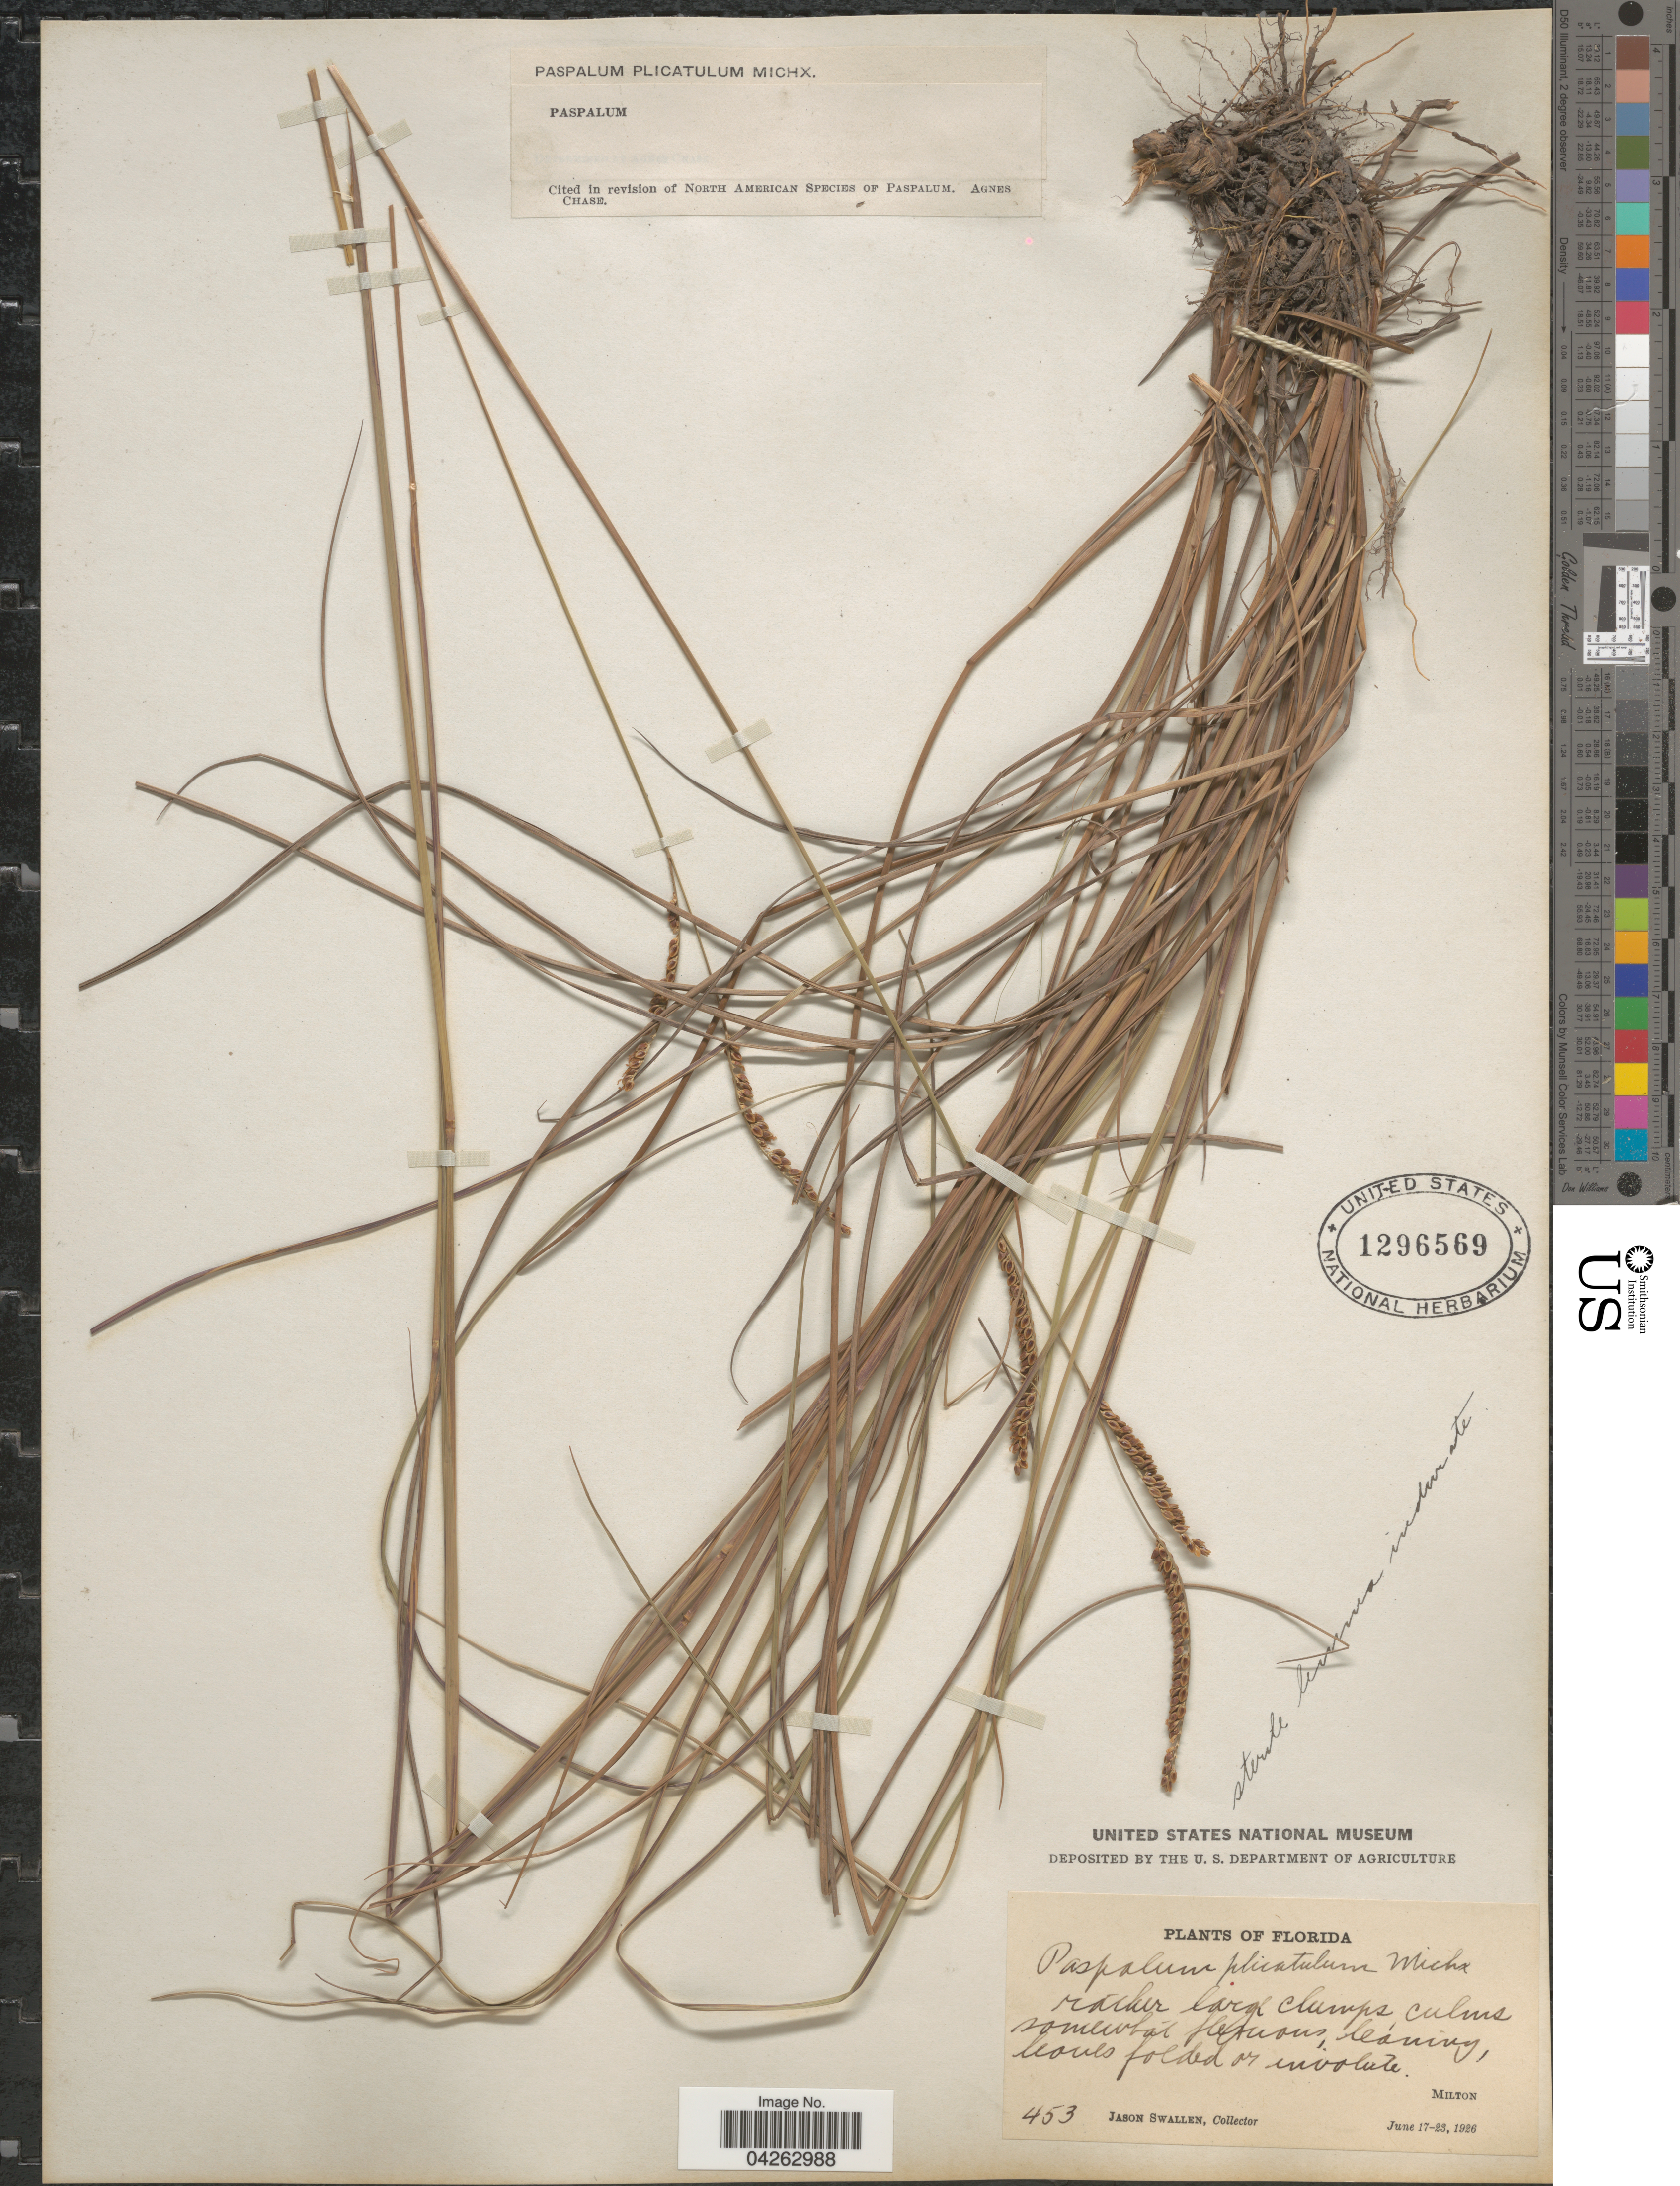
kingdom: Plantae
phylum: Tracheophyta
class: Liliopsida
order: Poales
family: Poaceae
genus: Paspalum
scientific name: Paspalum plicatulum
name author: Michx.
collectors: J. R. Swallen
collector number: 453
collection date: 1926-06-17/1926-06-23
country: United States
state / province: Florida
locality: Milton.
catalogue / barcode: US 1296569